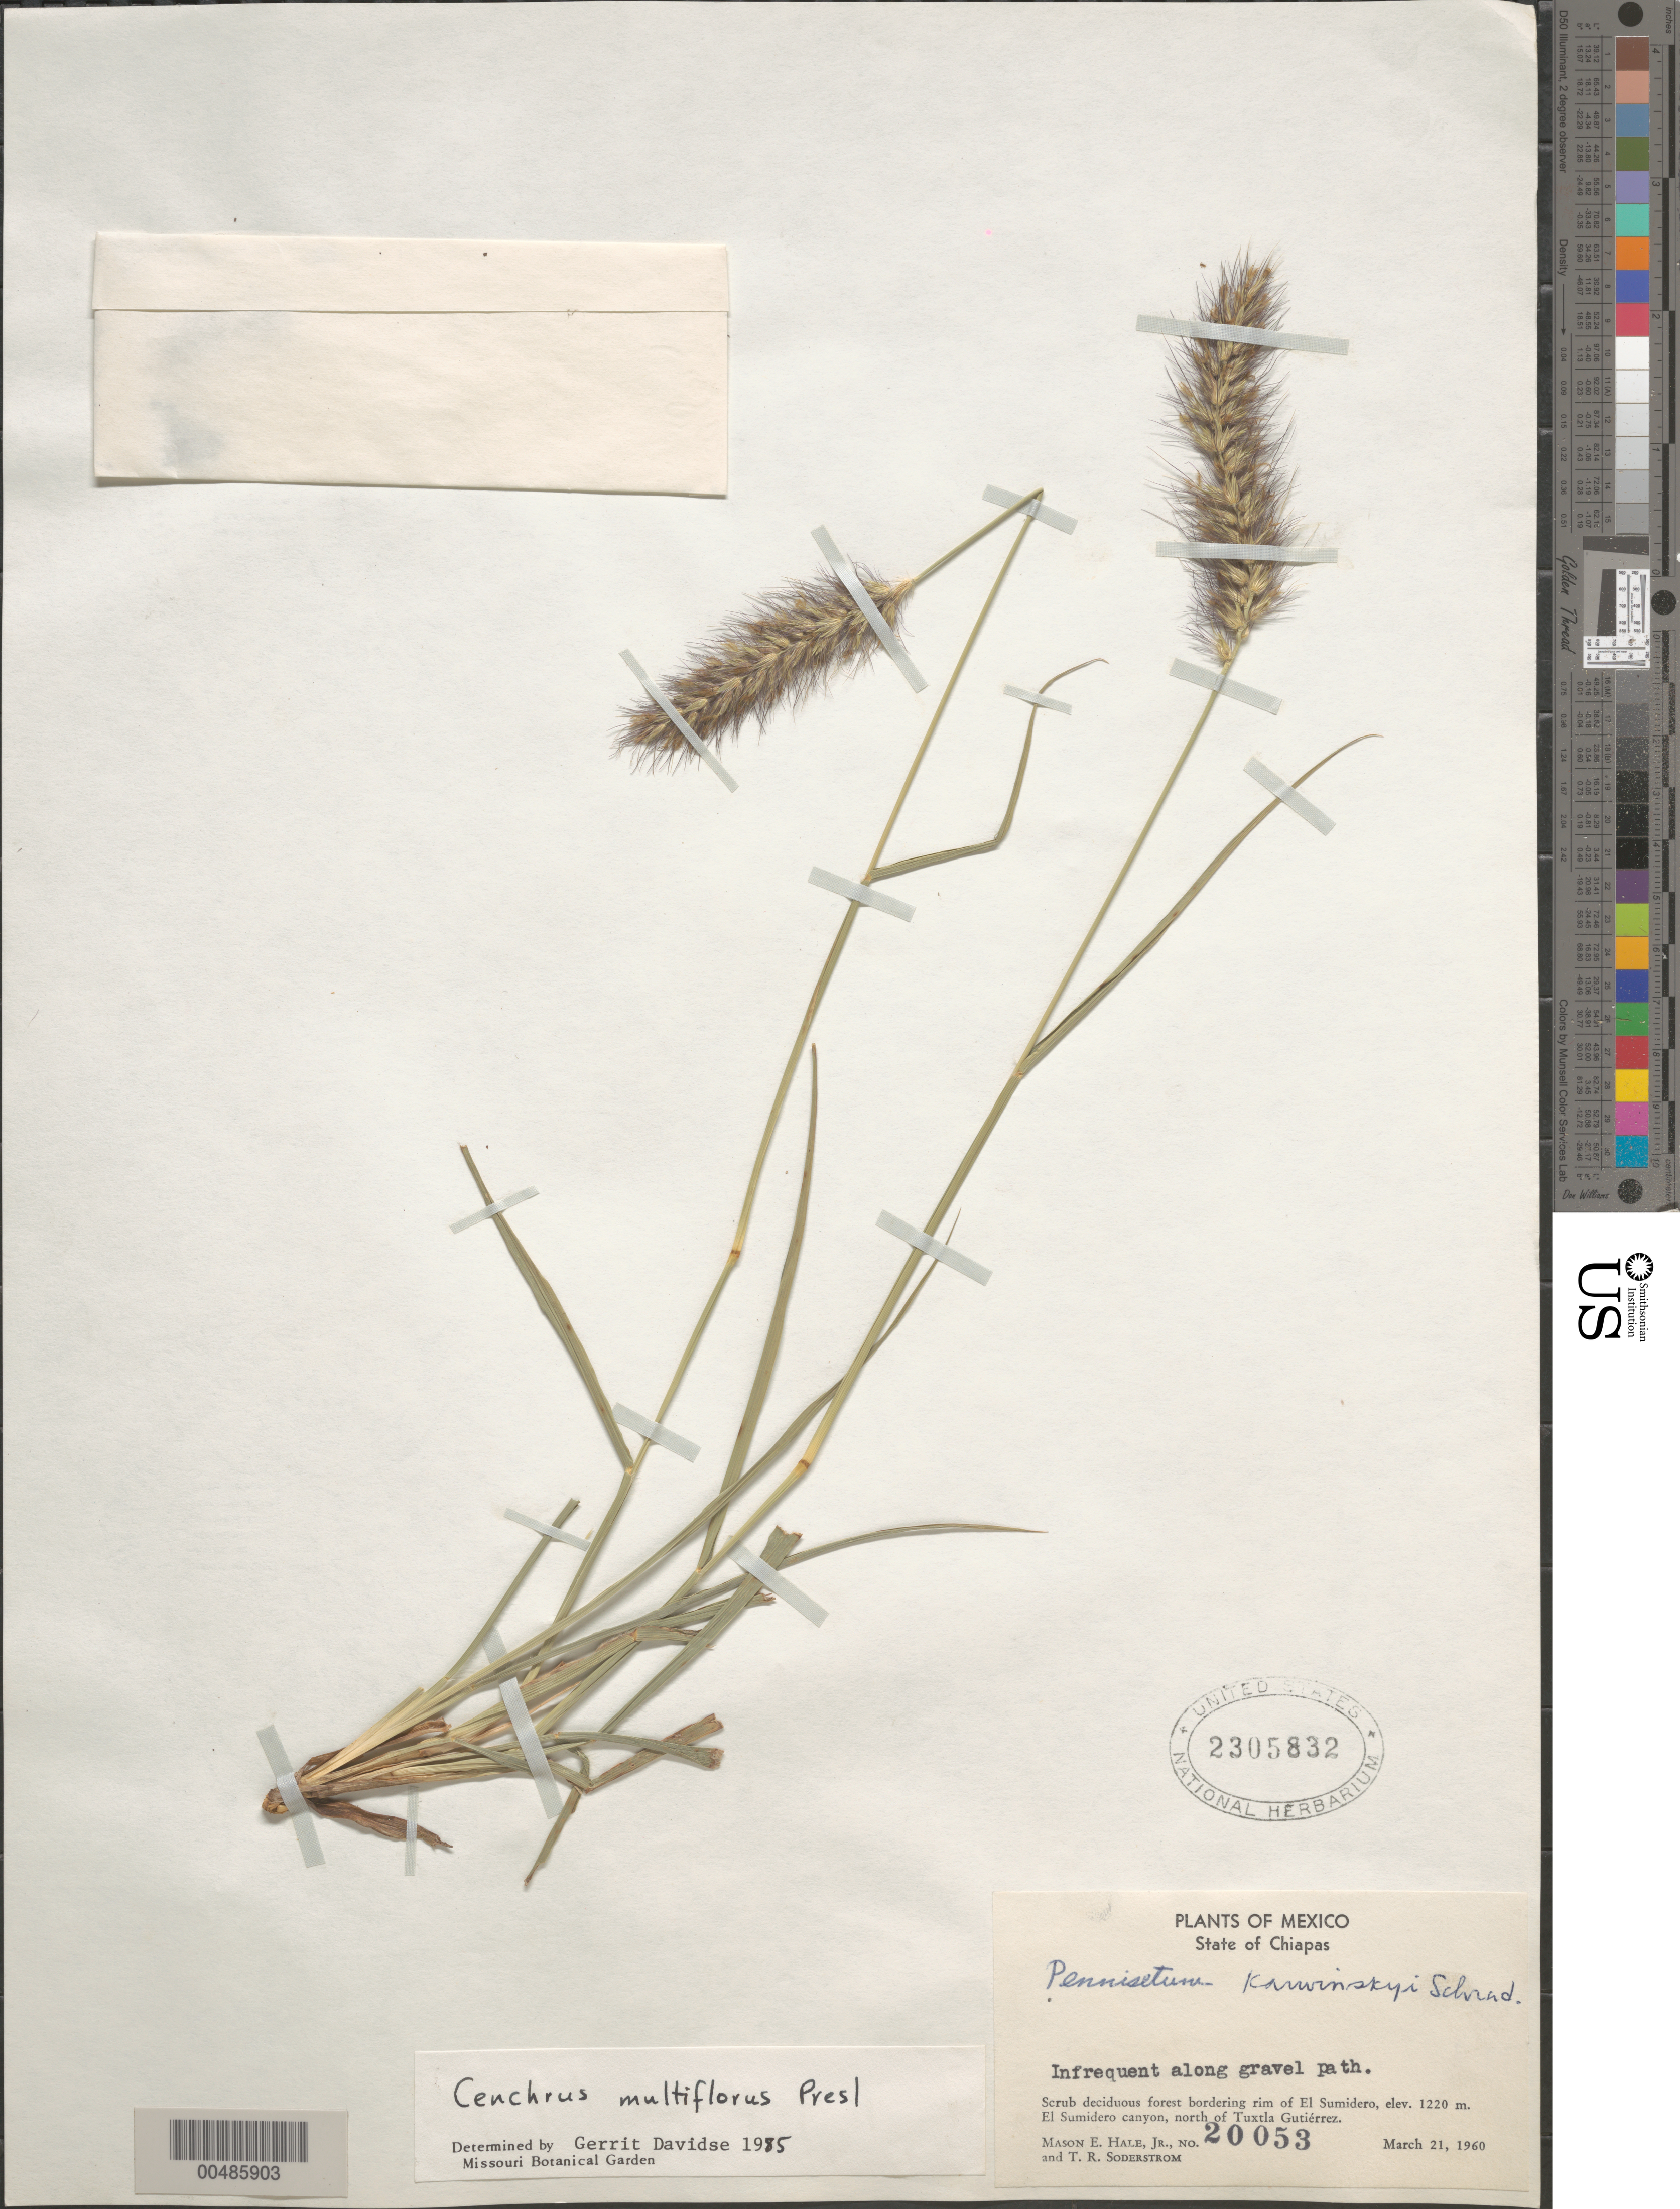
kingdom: Plantae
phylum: Tracheophyta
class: Liliopsida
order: Poales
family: Poaceae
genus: Cenchrus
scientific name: Cenchrus multiflorus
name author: C. Presl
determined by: Davidse, Gerrit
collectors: M. Hale & T. R. Soderstrom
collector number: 20053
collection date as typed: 21 Mar 1960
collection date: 1960-03-21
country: Mexico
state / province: Chiapas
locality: Rim of El Sumidero, El Sumidero Canyon, N of Tuxtla Guttierrez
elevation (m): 1220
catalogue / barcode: US 2305832